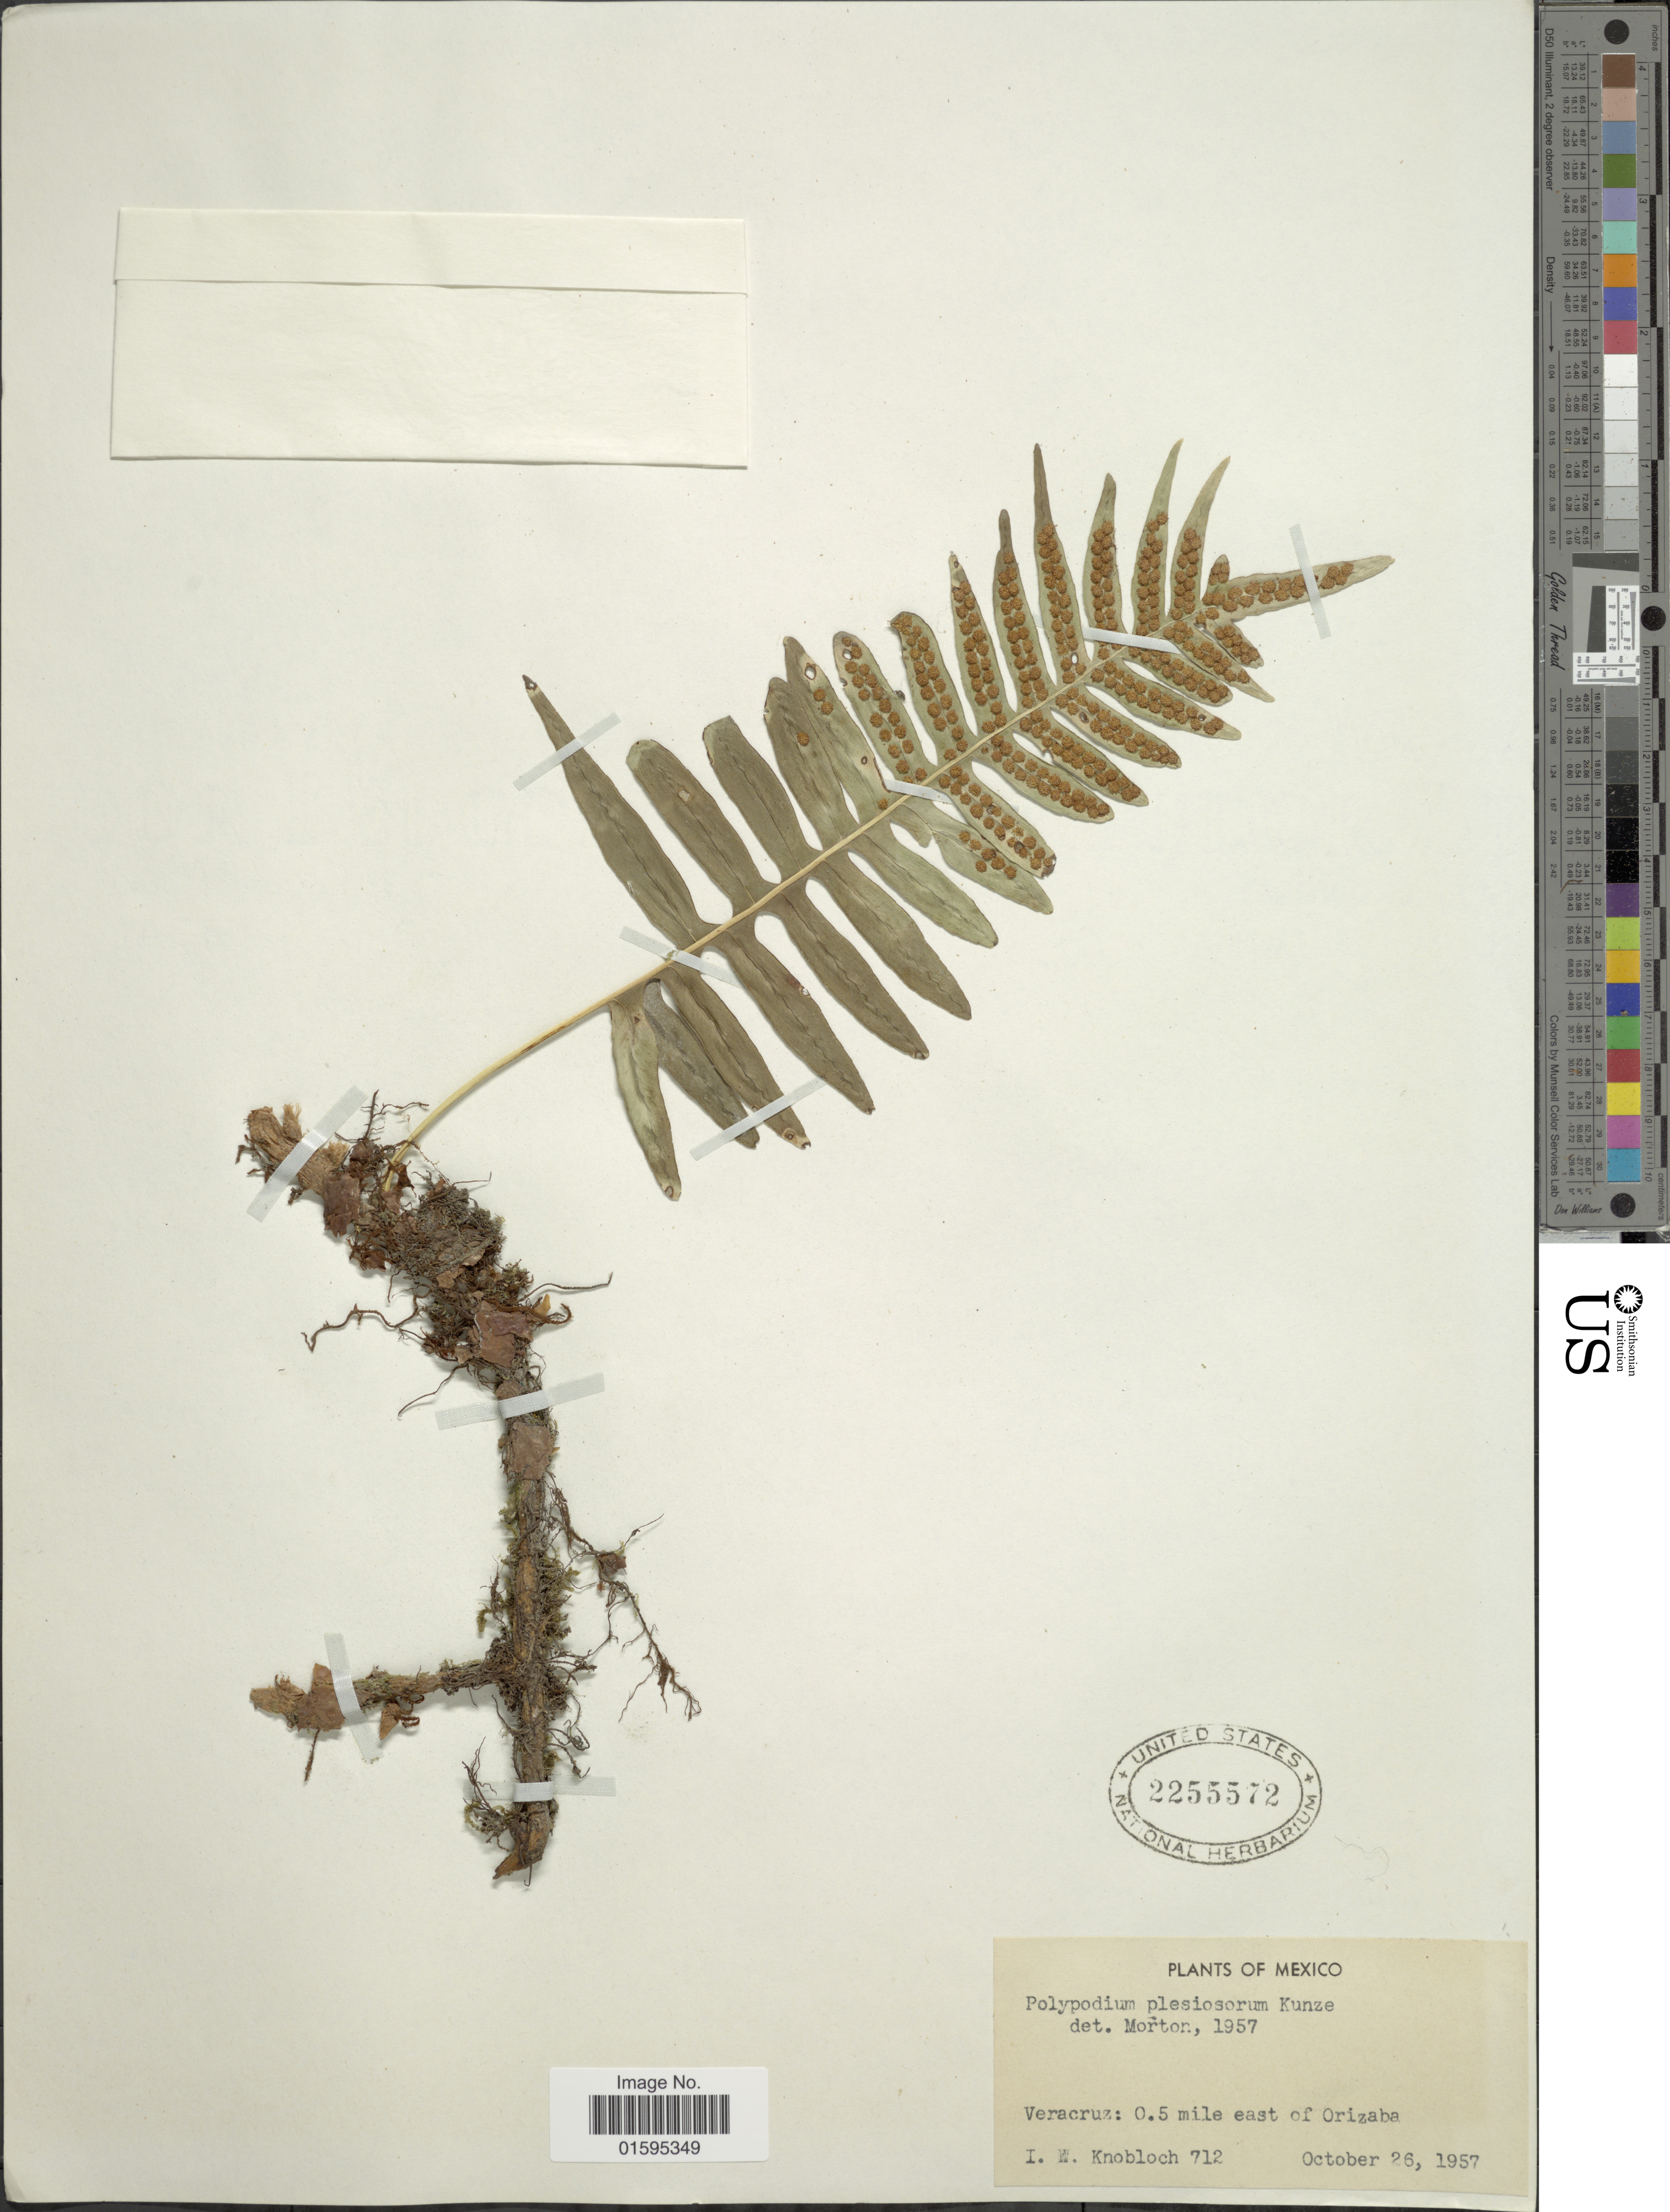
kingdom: Plantae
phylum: Tracheophyta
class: Polypodiopsida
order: Polypodiales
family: Polypodiaceae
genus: Polypodium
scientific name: Polypodium plesiosorum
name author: Kunze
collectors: I. W. Knobloch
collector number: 712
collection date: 1957-10-26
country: Mexico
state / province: Veracruz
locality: Veracruz: 0.5 mile east of Orizaba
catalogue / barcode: US 2255572